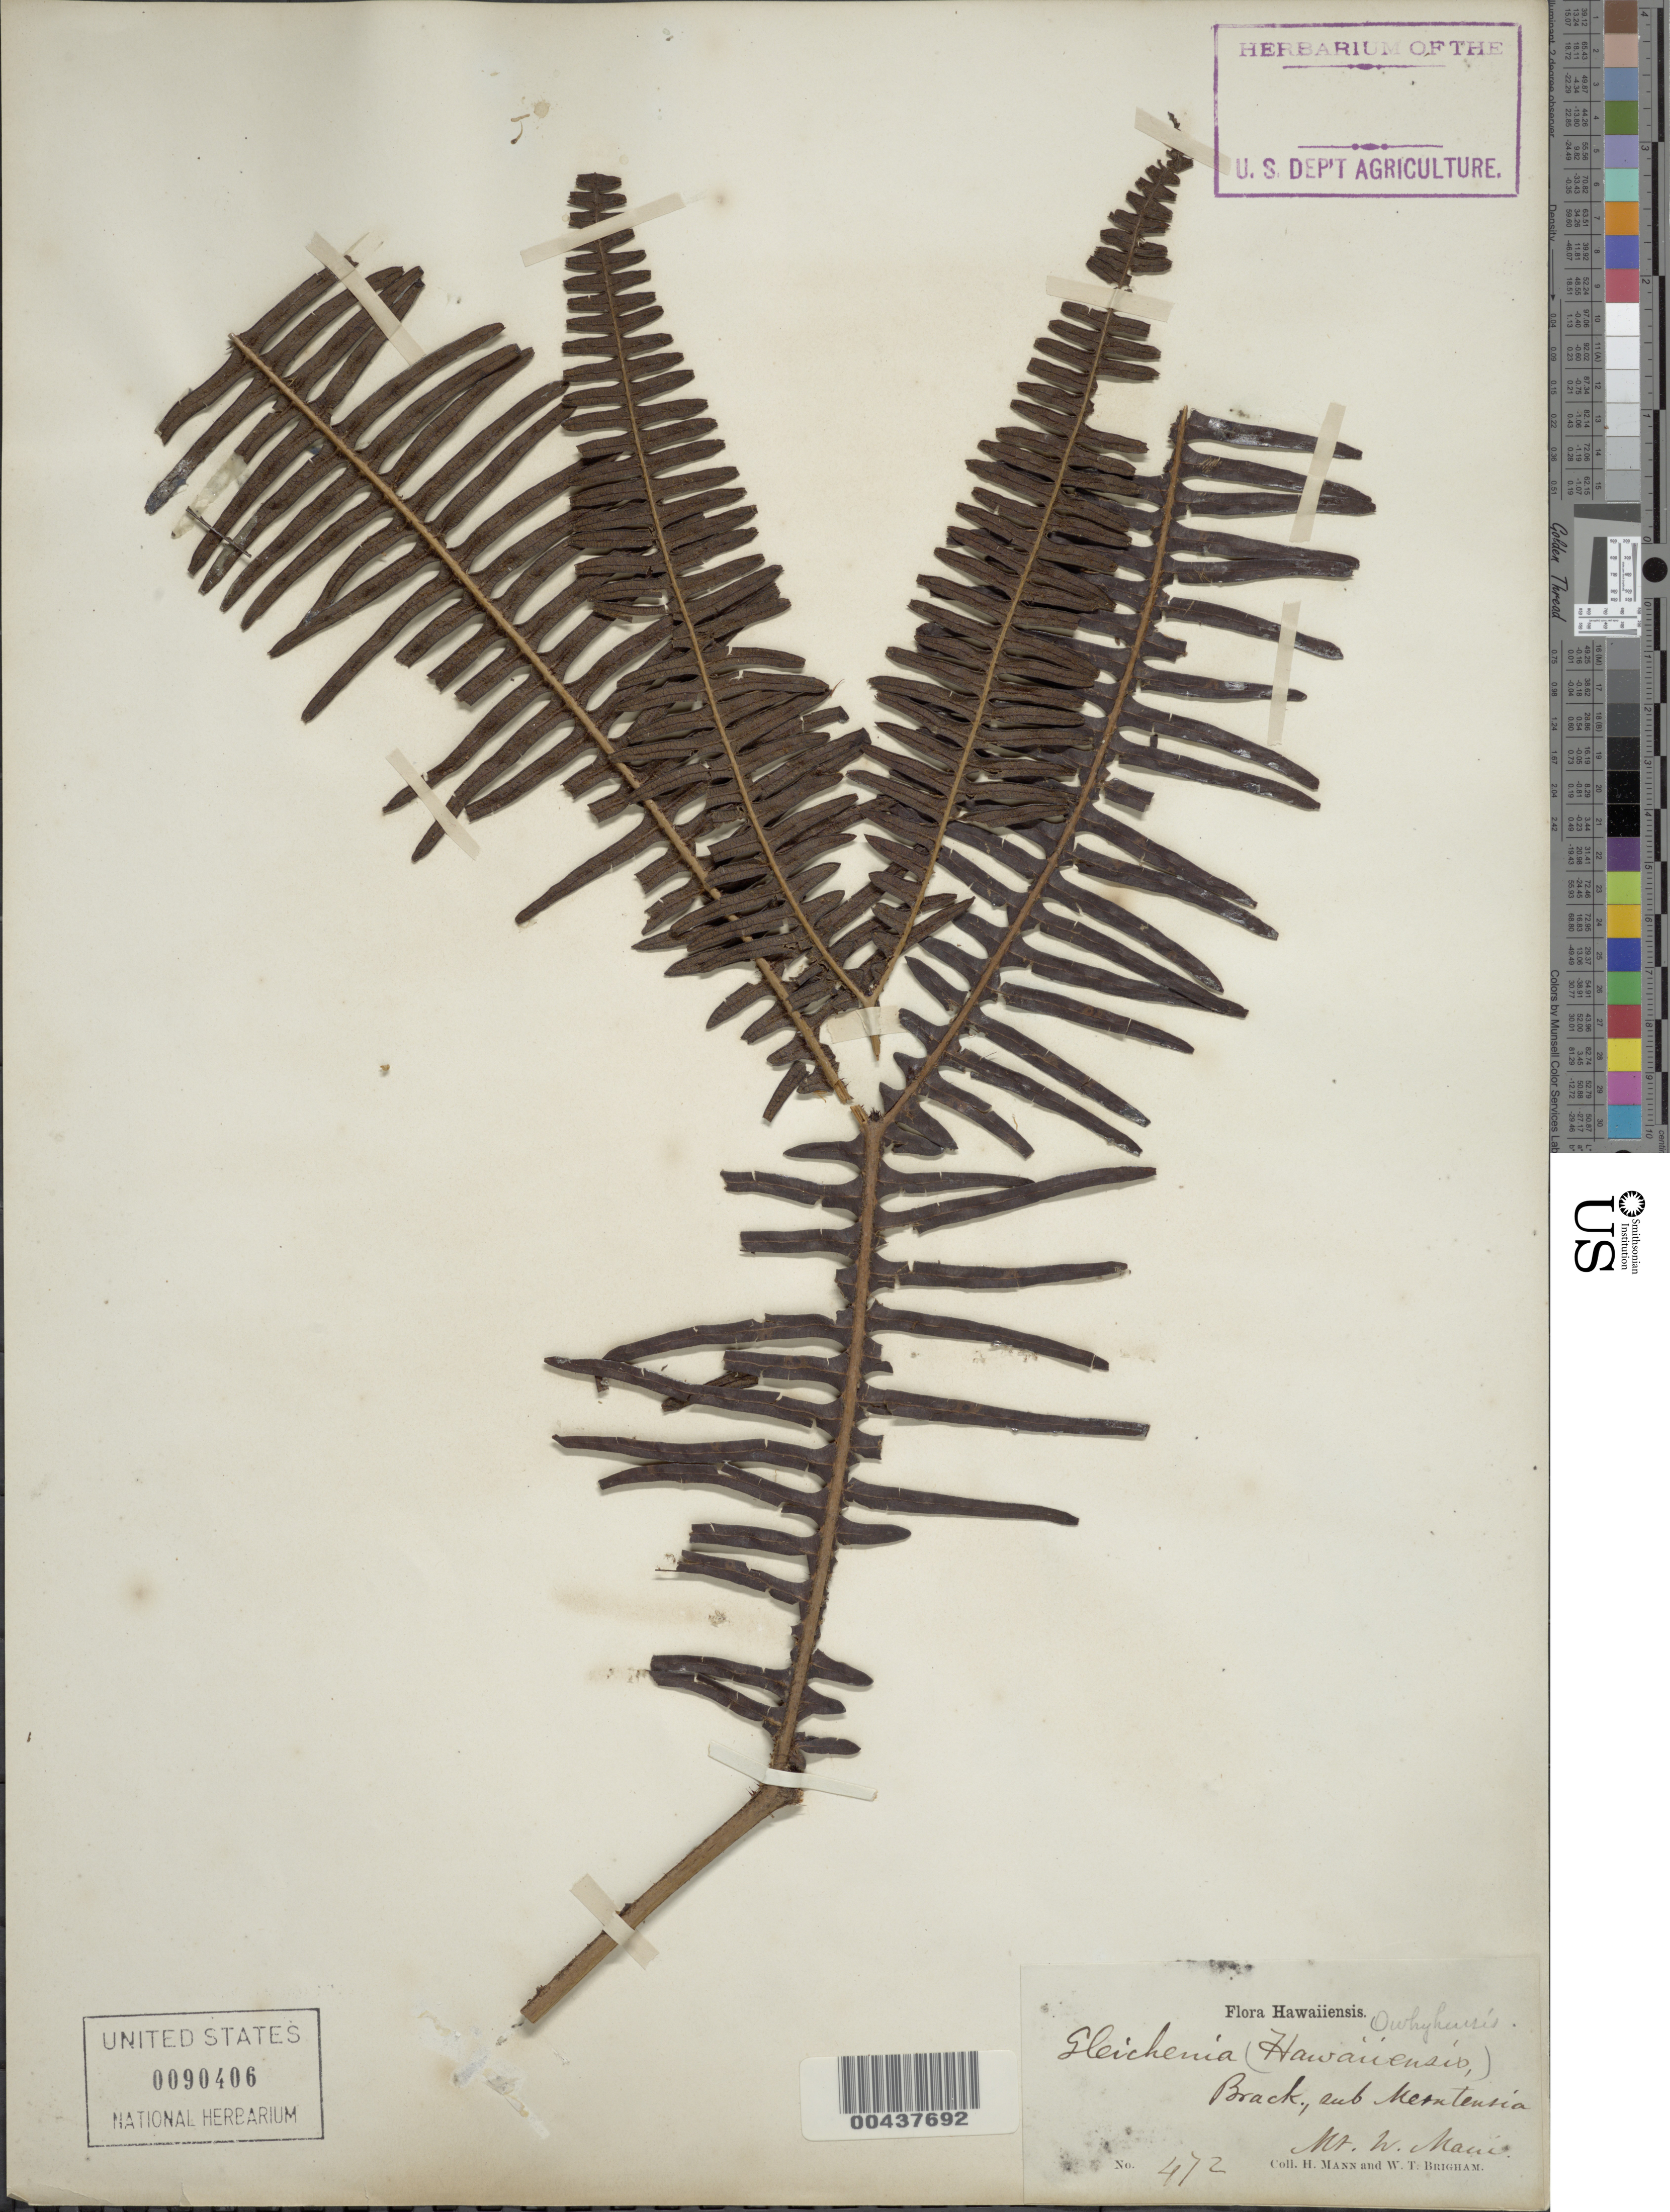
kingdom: Plantae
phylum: Tracheophyta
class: Polypodiopsida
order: Gleicheniales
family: Gleicheniaceae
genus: Sticherus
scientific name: Sticherus owhyhensis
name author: (Hook.) Ching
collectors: H. Mann & W. T. Brigham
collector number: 472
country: United States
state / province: Hawaii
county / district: Hawaii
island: Hawaii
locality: Mt. W Maui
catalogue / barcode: US 90406